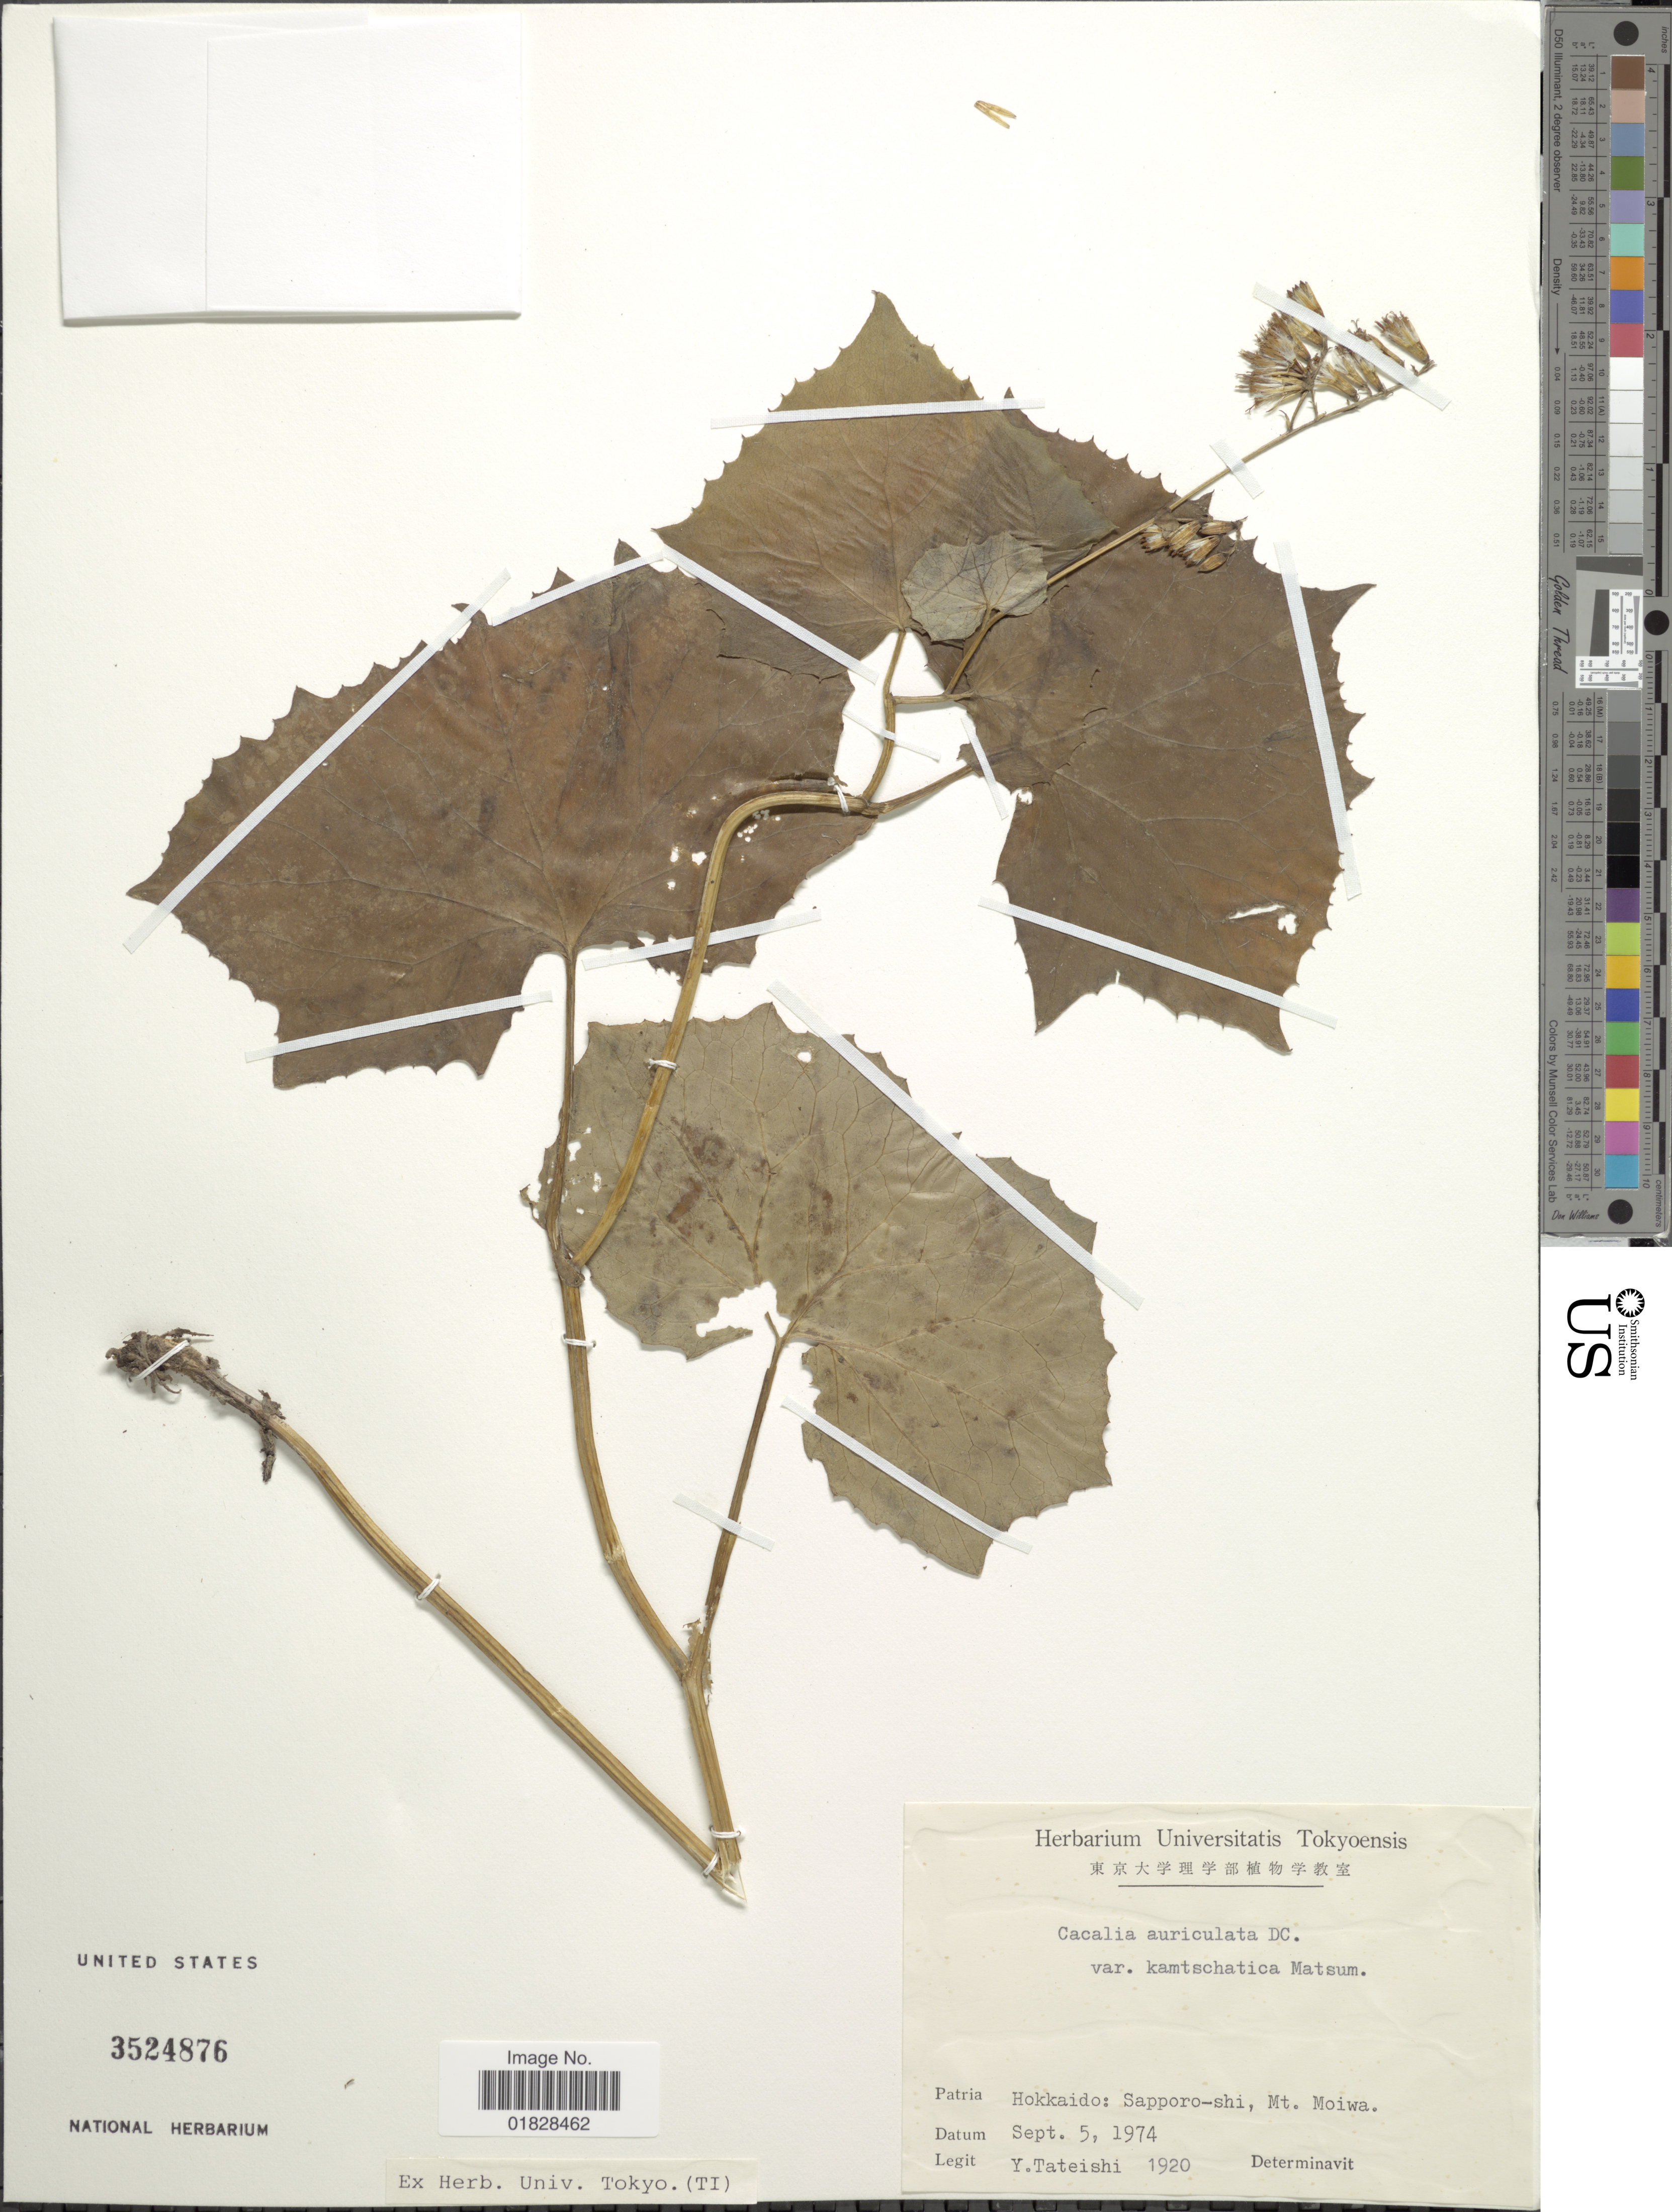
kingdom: Plantae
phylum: Tracheophyta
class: Magnoliopsida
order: Asterales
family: Asteraceae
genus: Parasenecio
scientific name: Parasenecio auriculatus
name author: (DC.) H. Koyama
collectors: Y. Tateishi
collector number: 1920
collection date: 1974-09-05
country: Japan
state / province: Hokkaidō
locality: Hokkaido: Sapporo-shi, Mt. Moiwa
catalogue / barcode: US 3524876